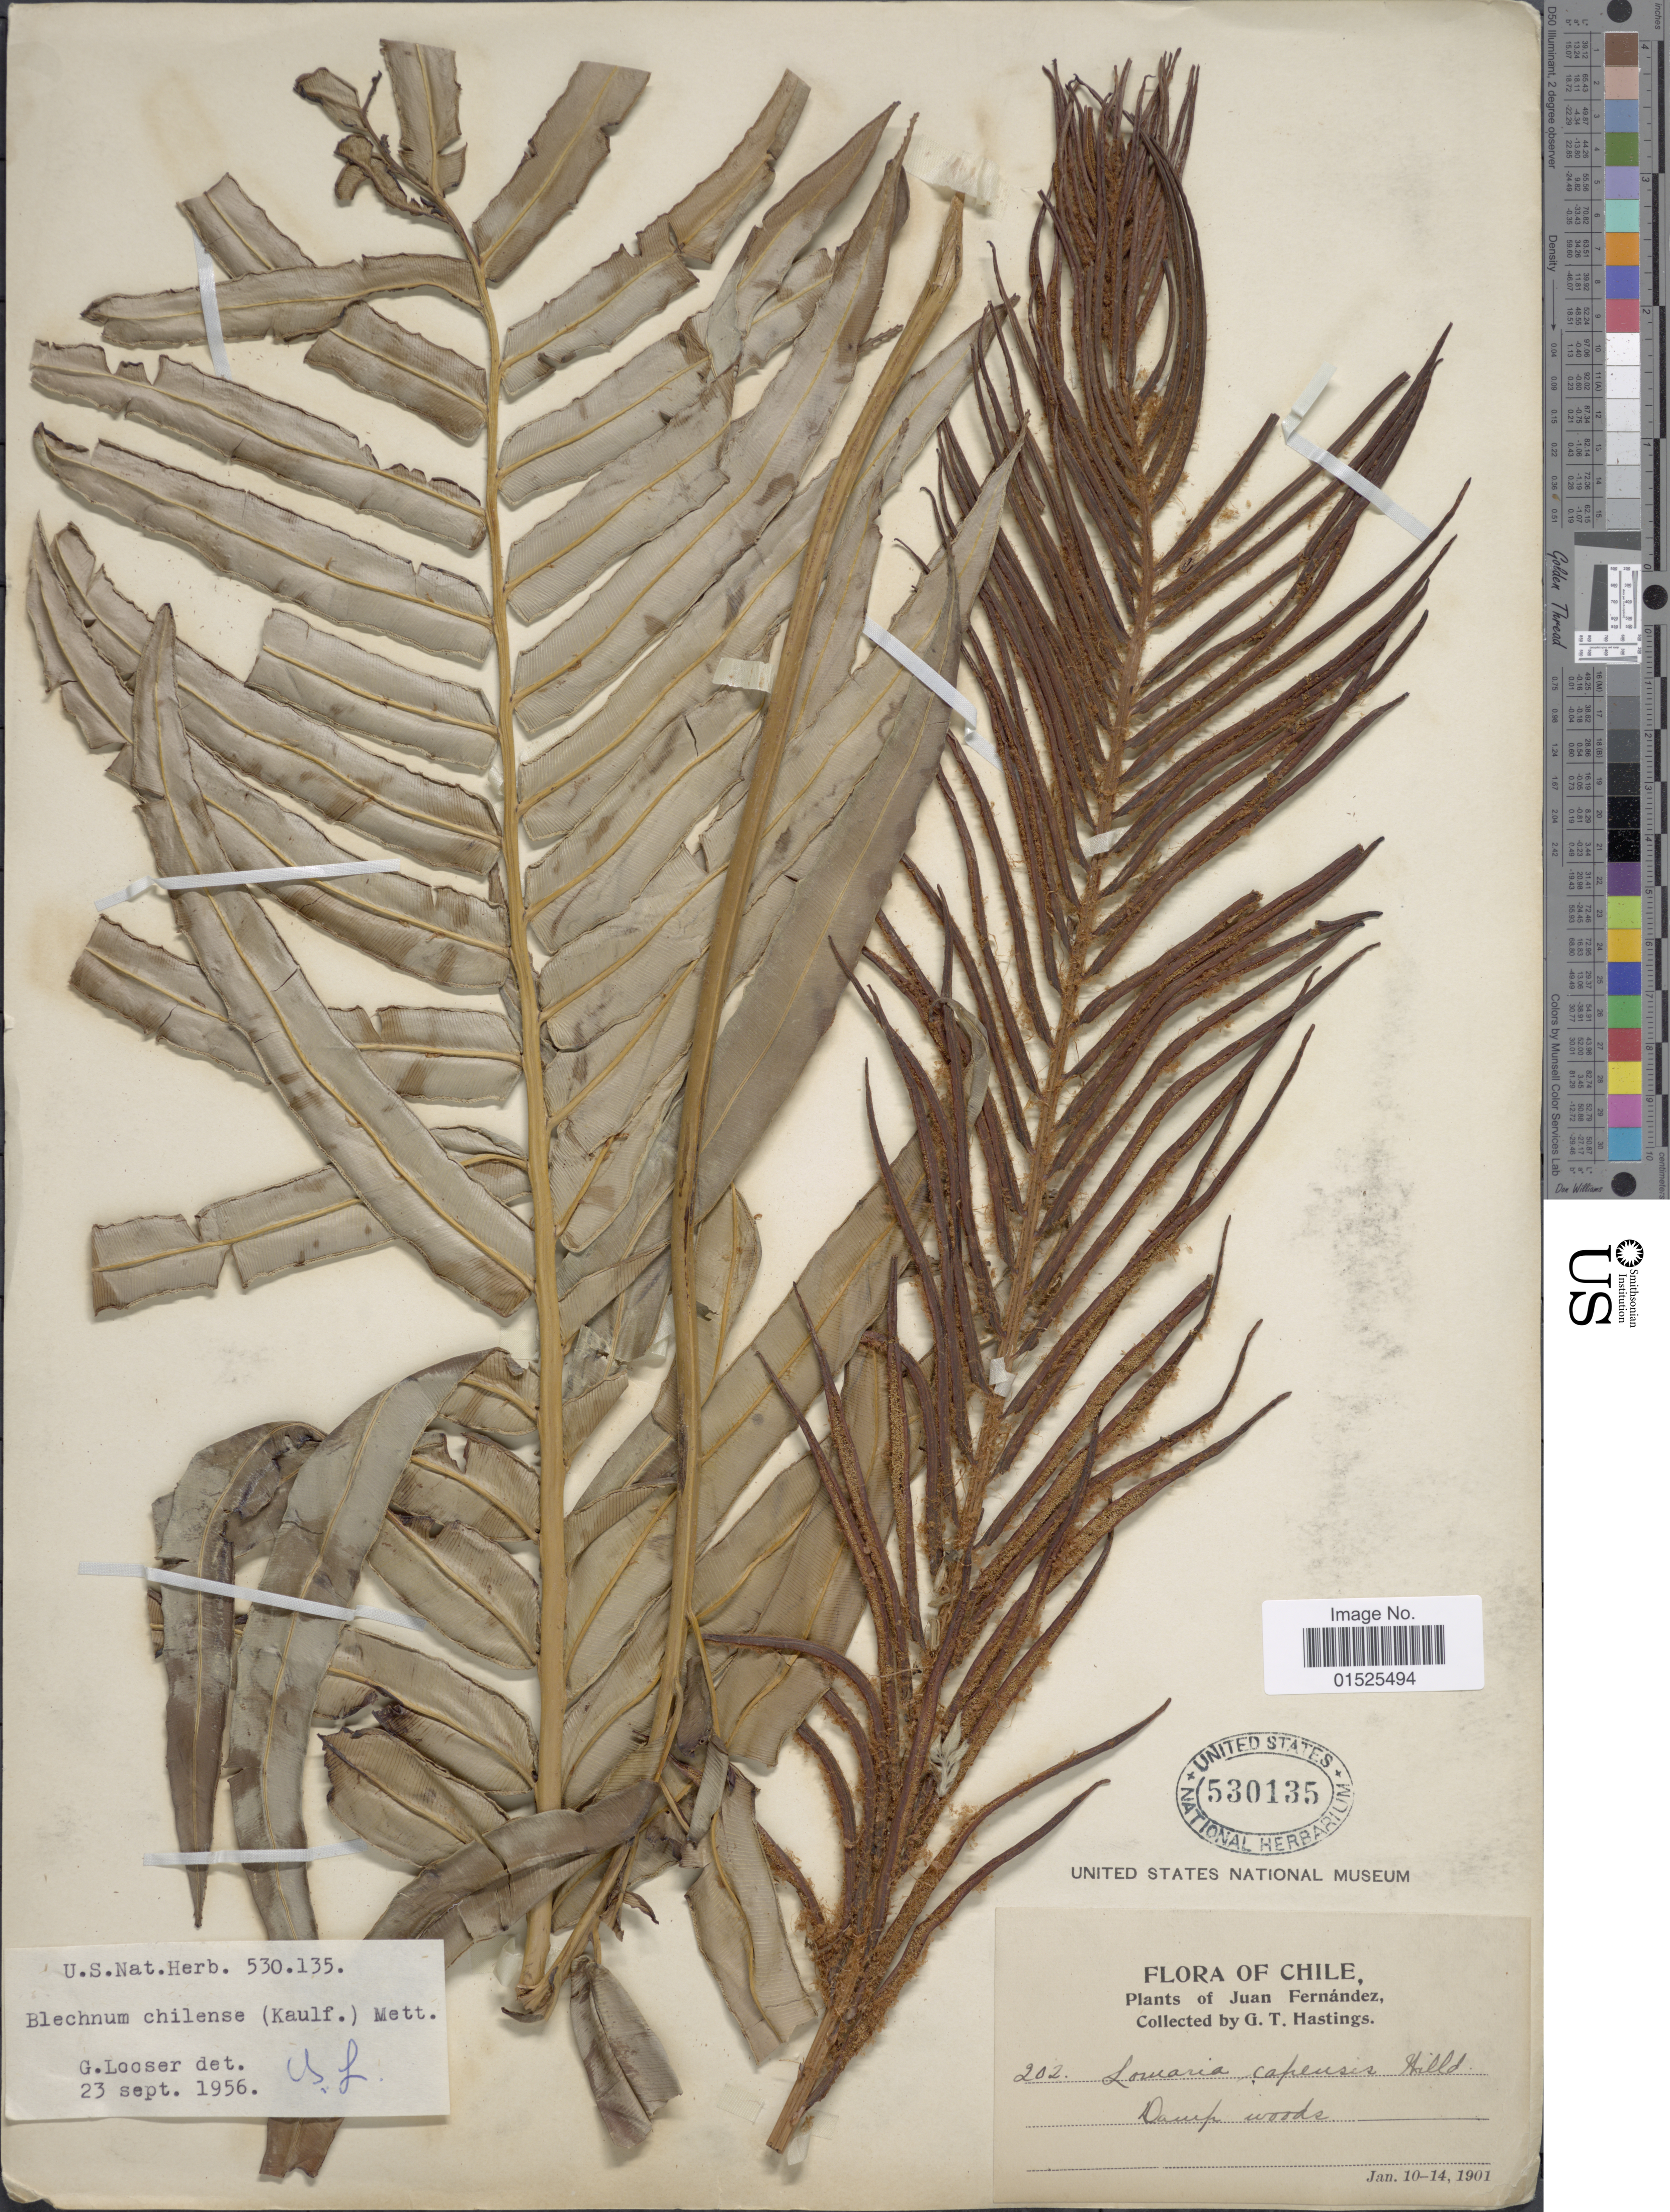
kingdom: Plantae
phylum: Tracheophyta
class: Polypodiopsida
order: Polypodiales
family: Blechnaceae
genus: Blechnum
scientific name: Blechnum chilense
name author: (Kaulf.) Mett.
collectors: G. Hastings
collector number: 202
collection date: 1901-01-10/1901-01-14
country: Chile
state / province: Valparaíso (V)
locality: Juan Fernández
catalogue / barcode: US 530135